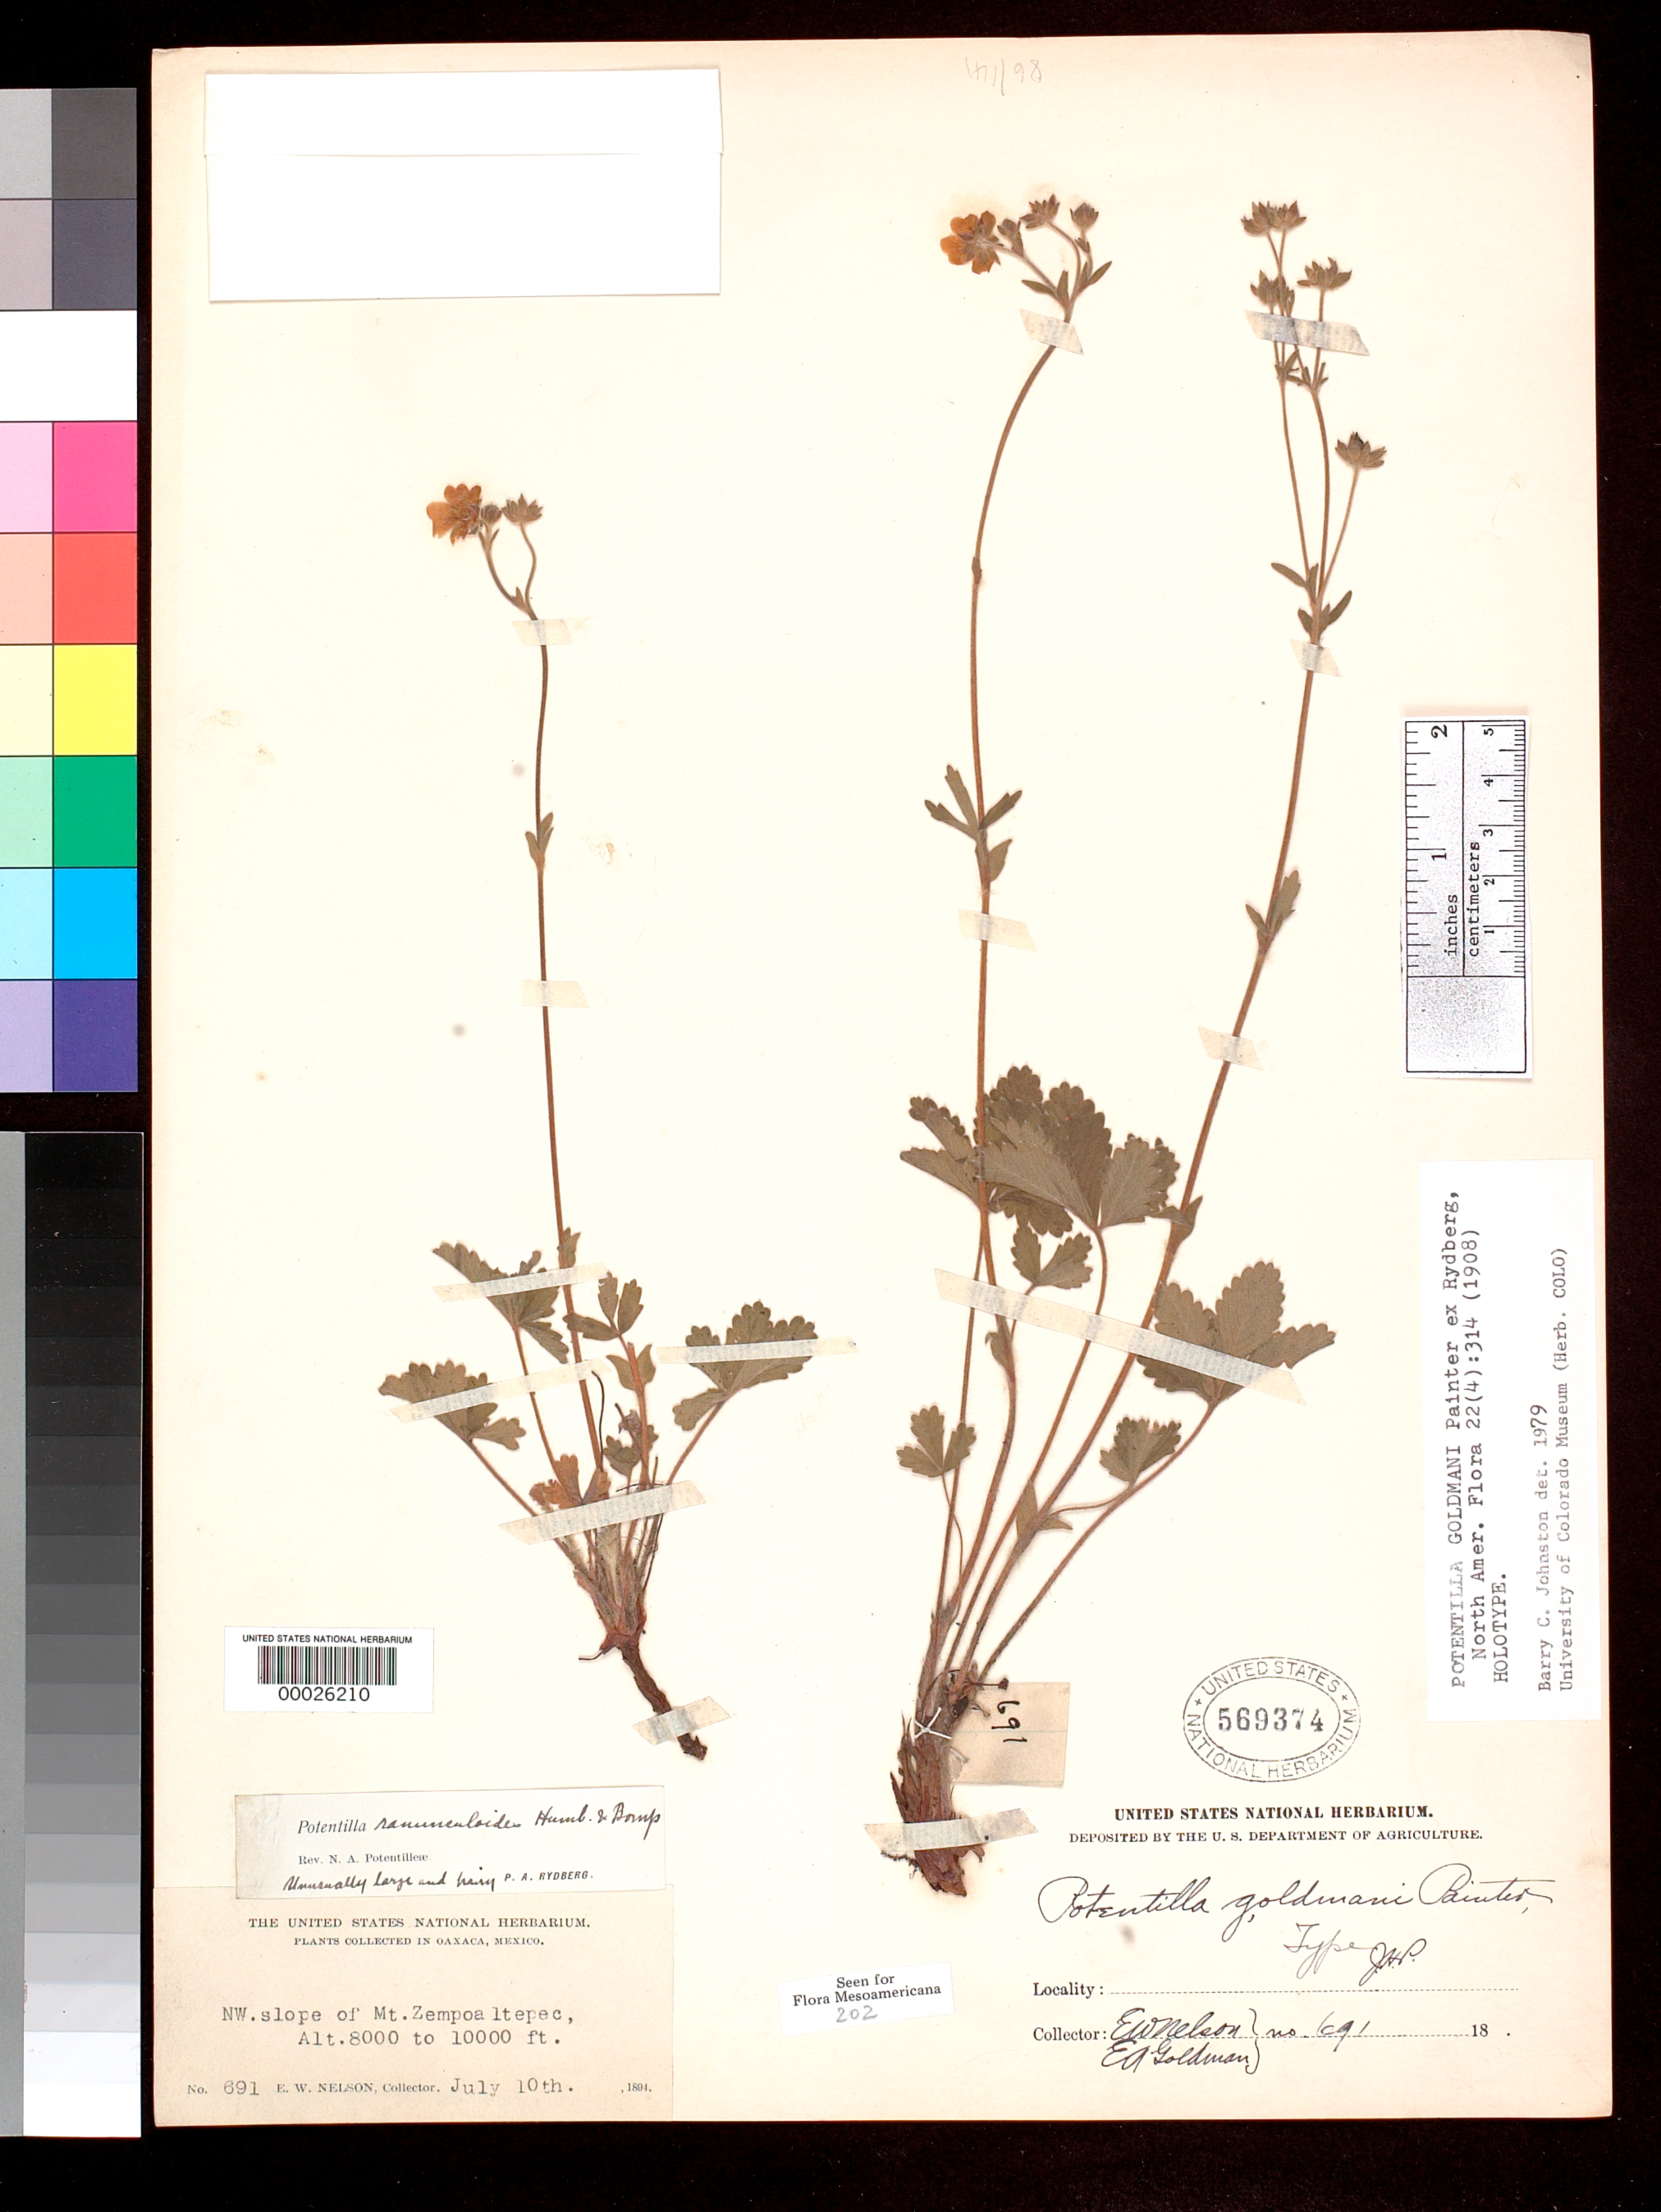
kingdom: Plantae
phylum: Tracheophyta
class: Magnoliopsida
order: Rosales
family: Rosaceae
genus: Potentilla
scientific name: Potentilla goldmani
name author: J.H. Painter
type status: Holotype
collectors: E. W. Nelson & E. A. Goldman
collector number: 691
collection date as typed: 10 Jul 1894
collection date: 1894-07-10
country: Mexico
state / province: Oaxaca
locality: NW slope of Mt. Zempoaltepec.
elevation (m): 2438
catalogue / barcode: US 569374